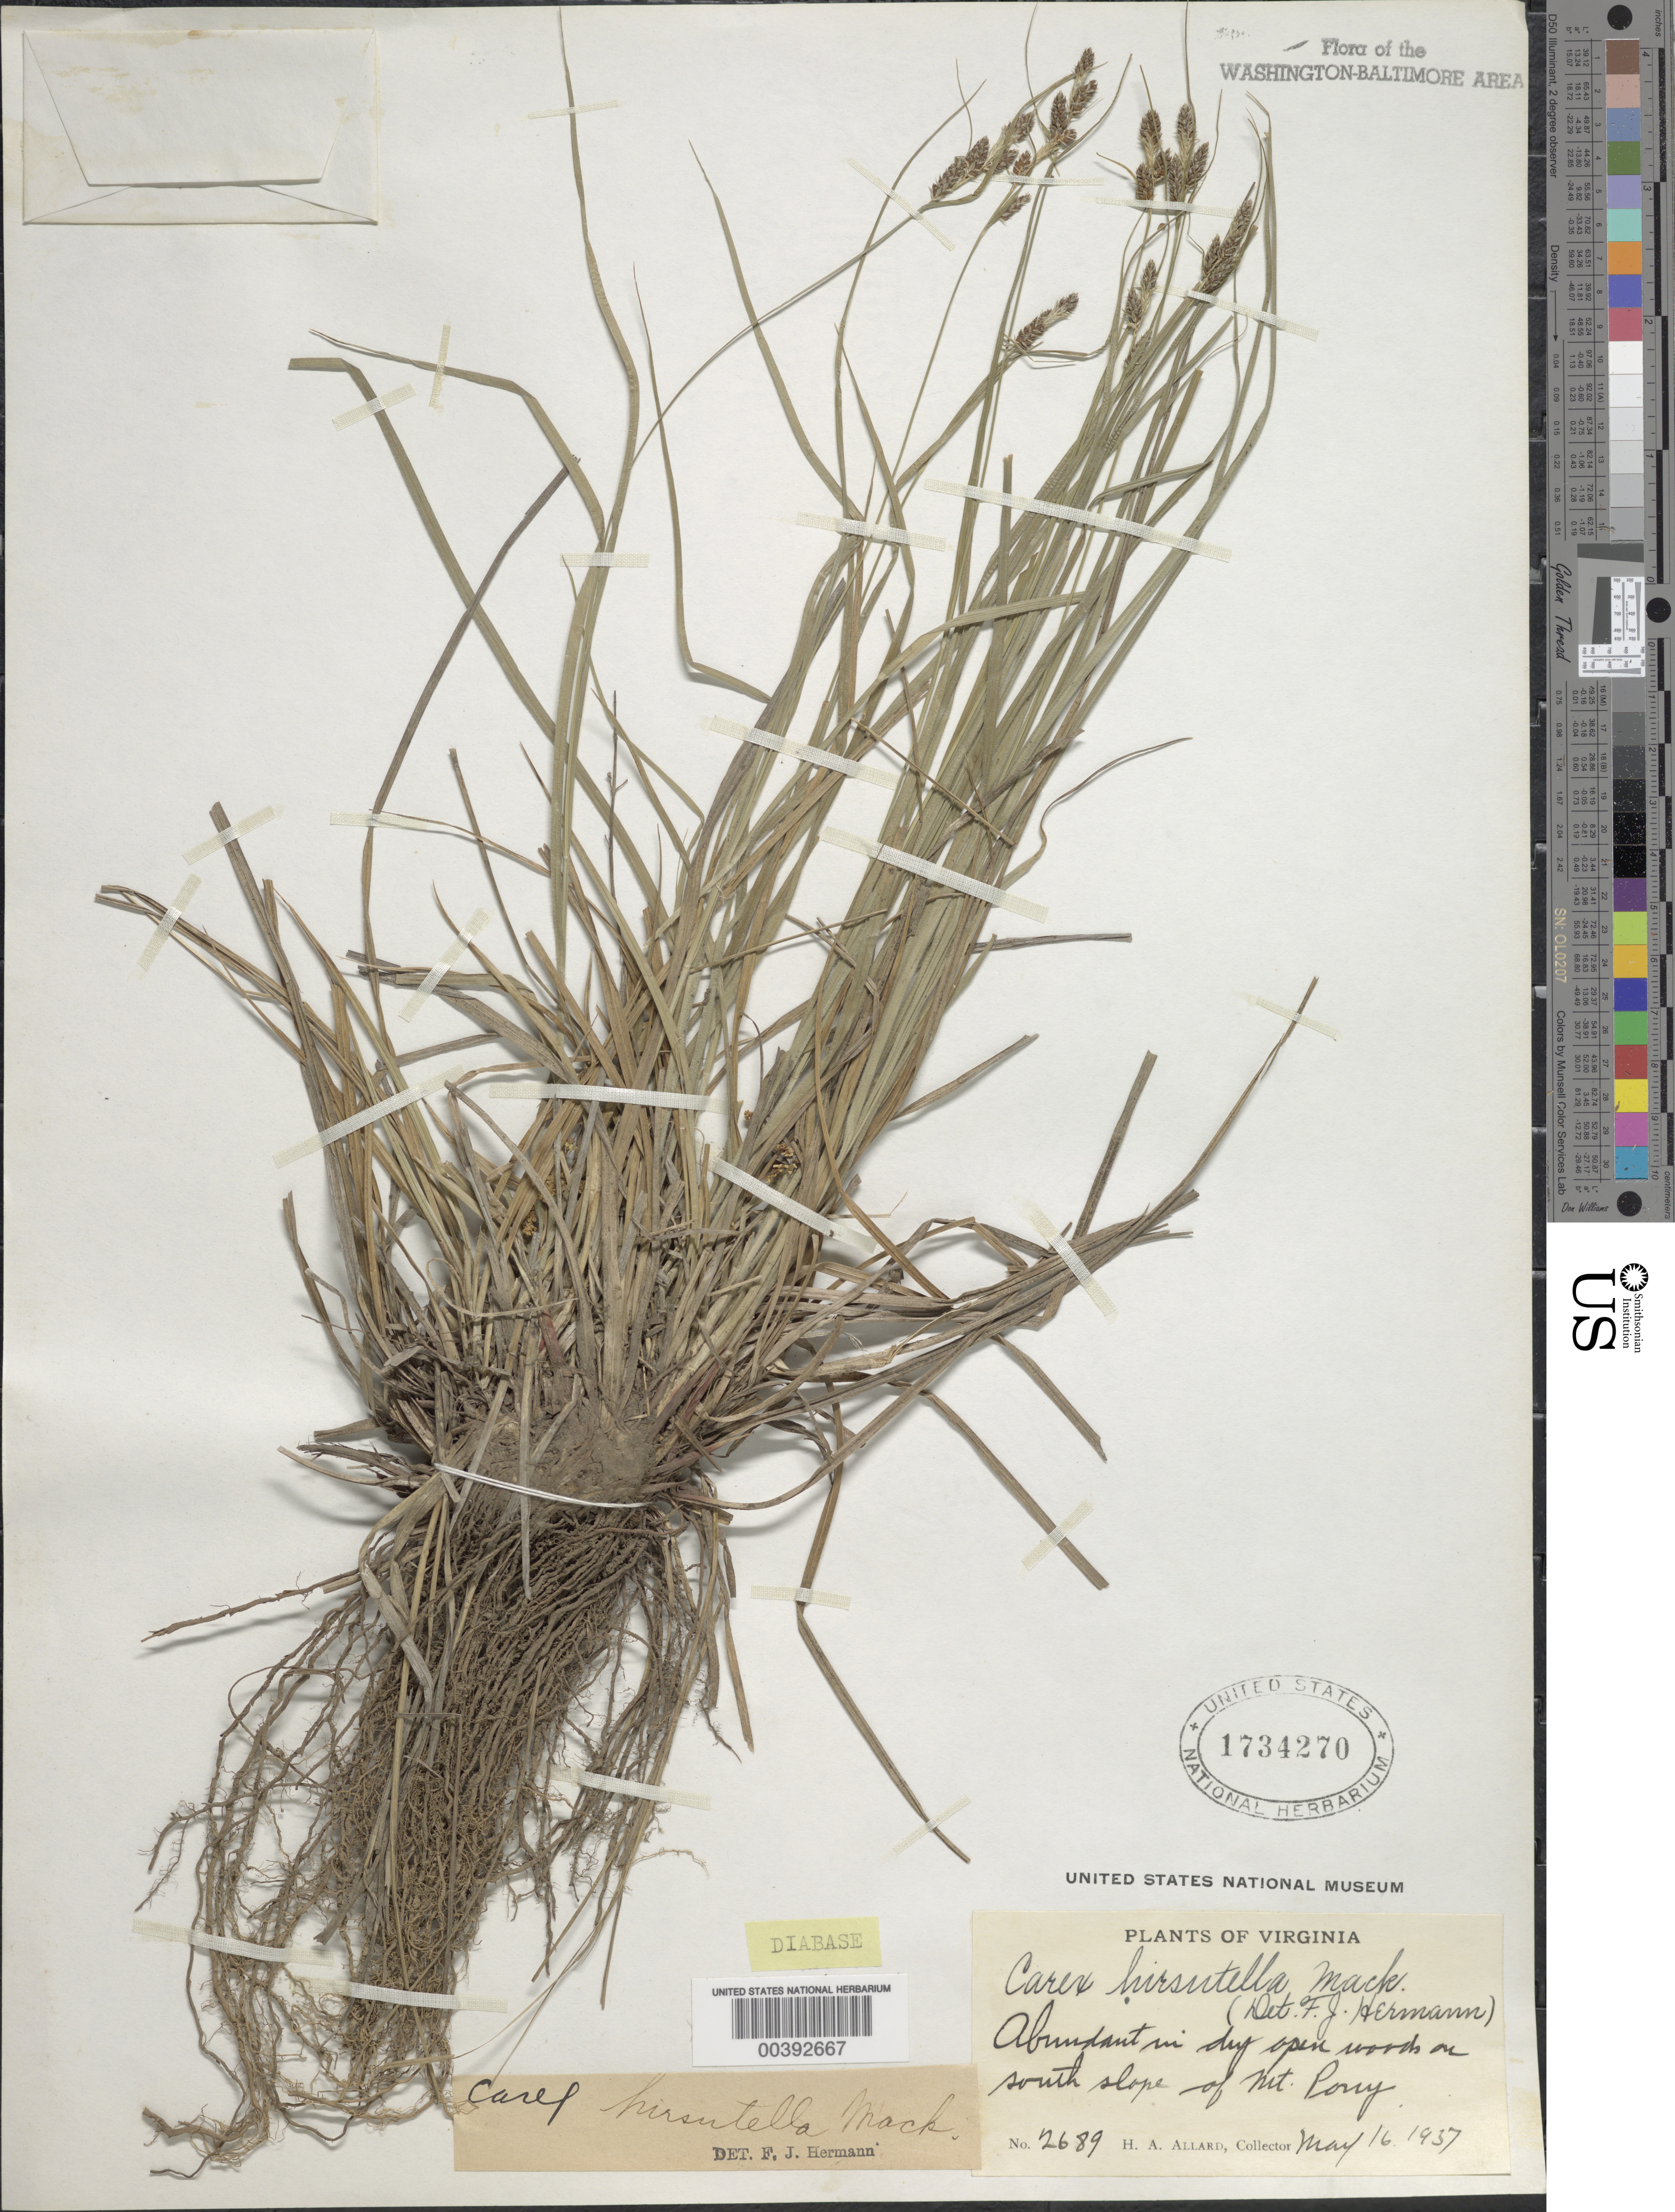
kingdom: Plantae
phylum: Tracheophyta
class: Liliopsida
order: Poales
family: Cyperaceae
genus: Carex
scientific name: Carex hirsutella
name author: Mack.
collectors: H. A. Allard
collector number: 2689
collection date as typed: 16 May 1937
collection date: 1937-05-16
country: United States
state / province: Virginia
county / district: Culpeper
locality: Mount Pony, south of Culpepper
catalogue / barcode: US 1734270